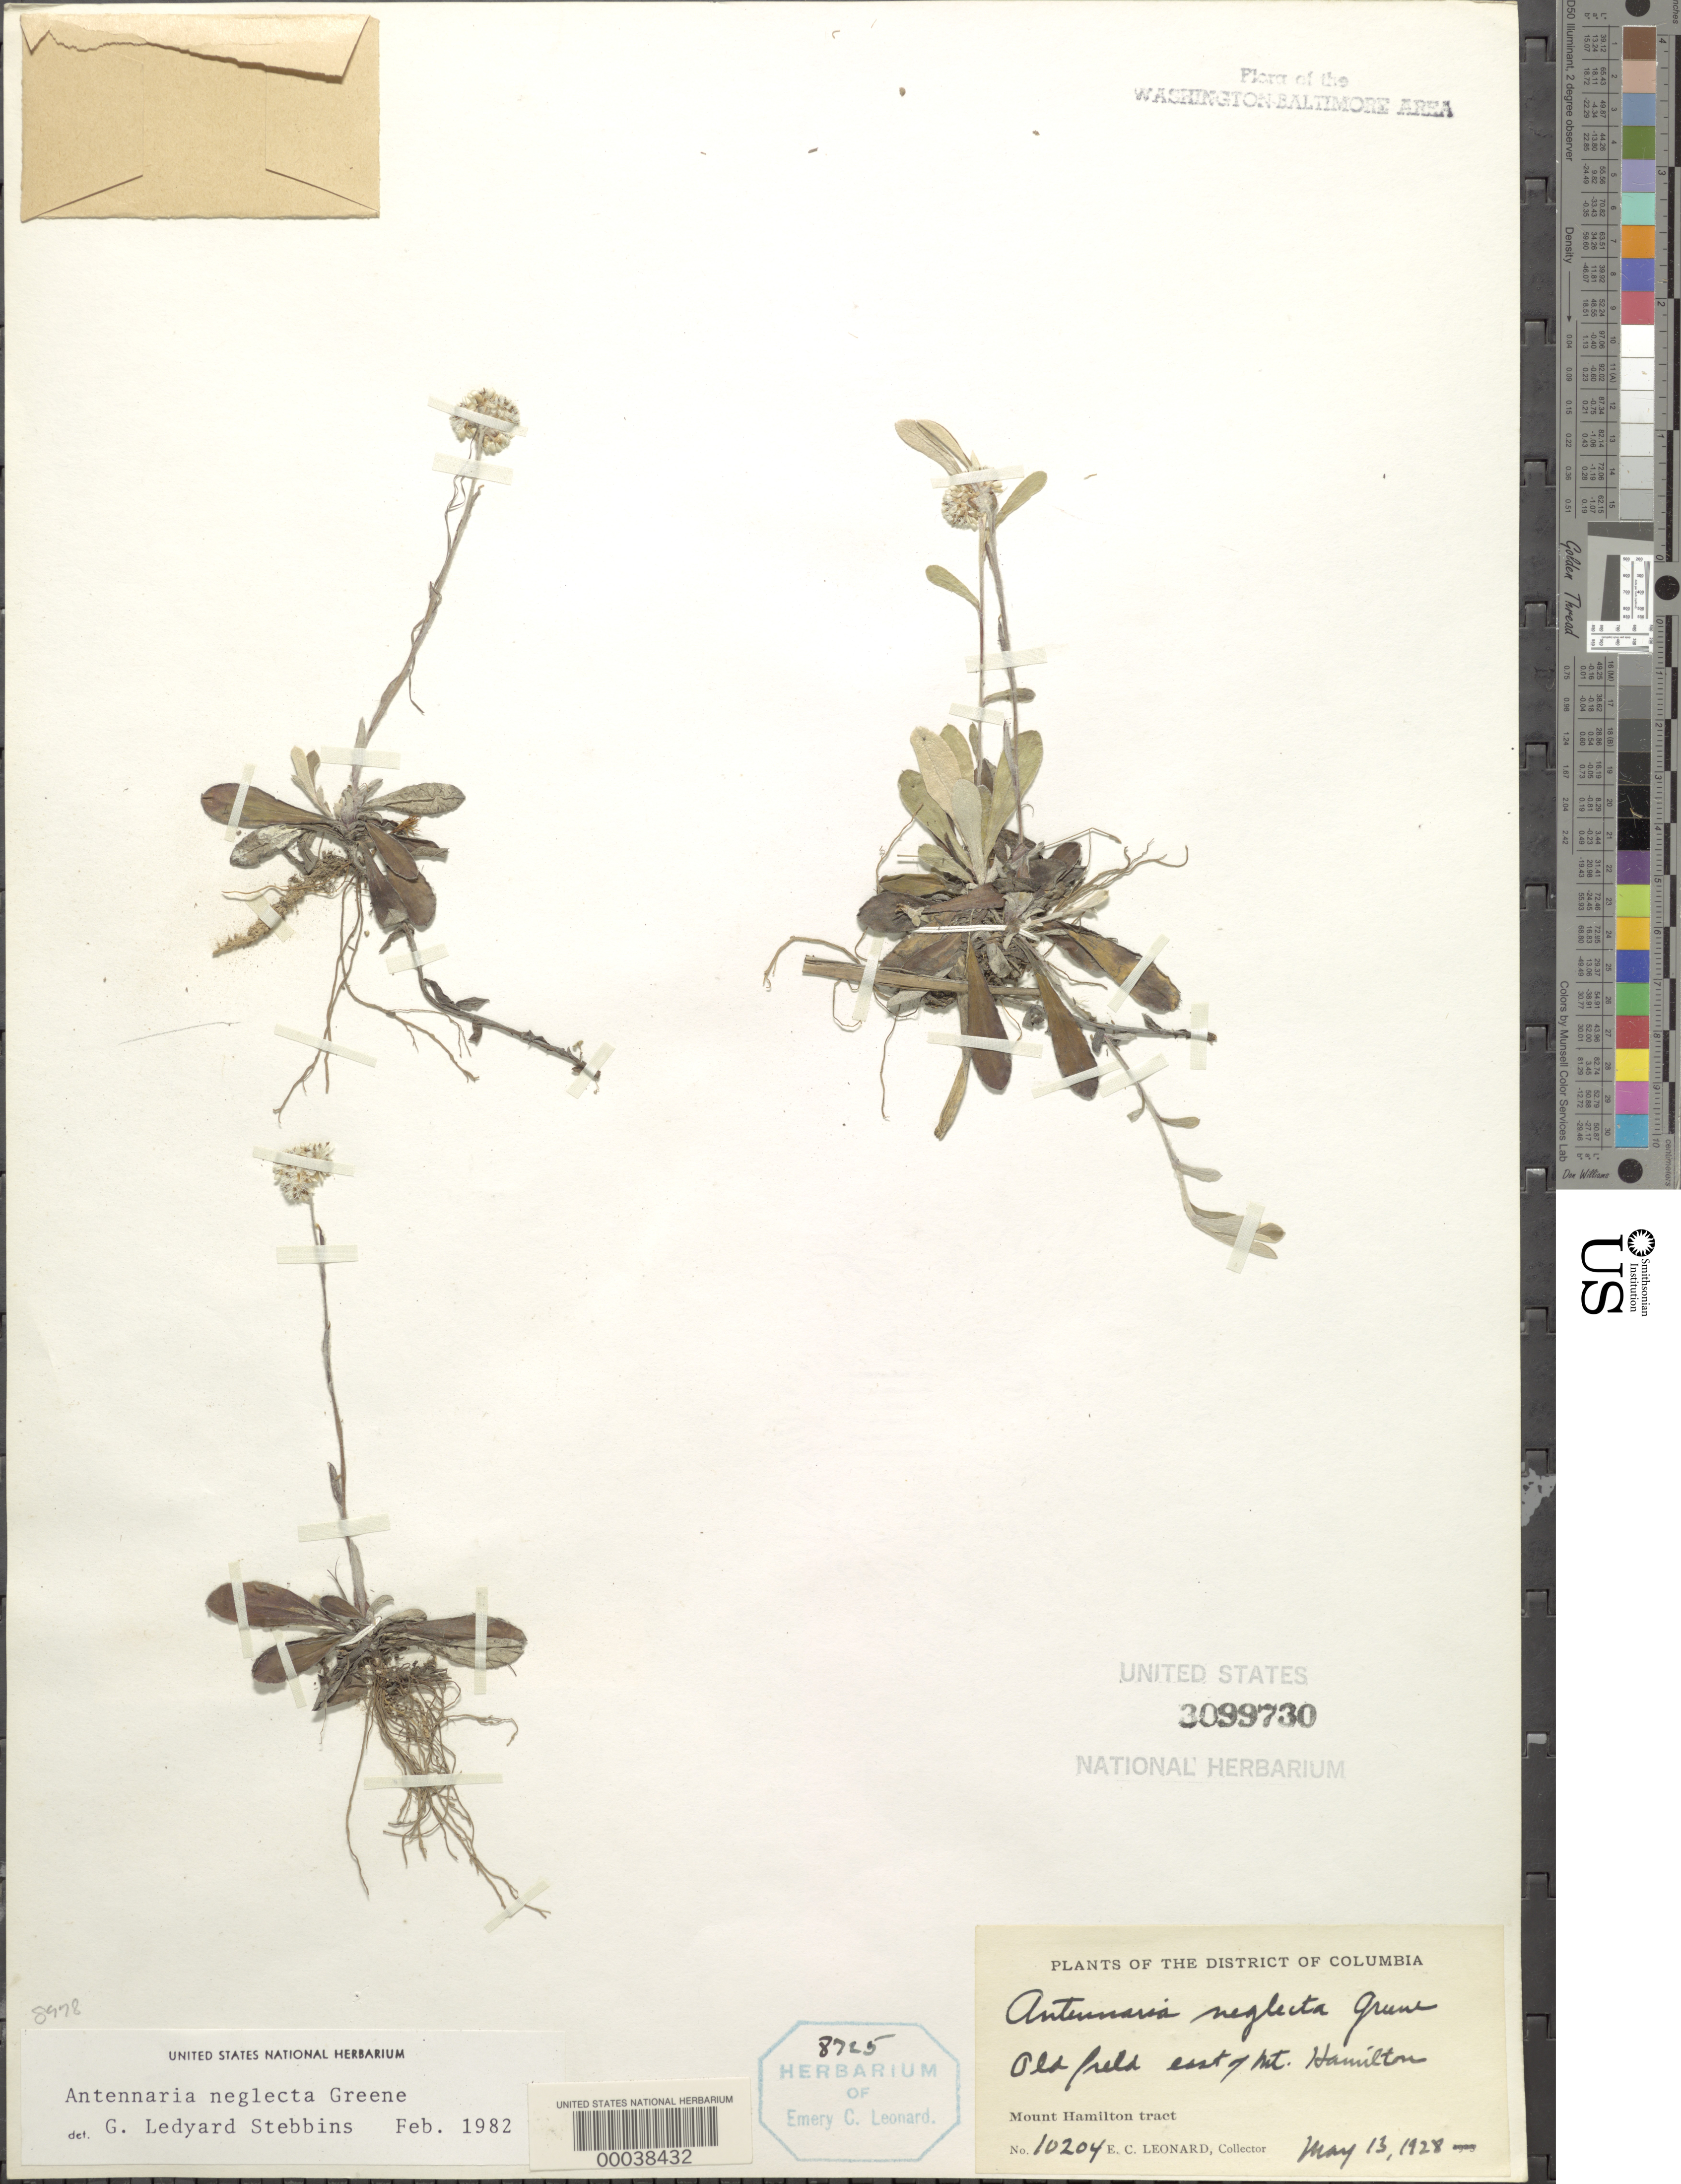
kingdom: Plantae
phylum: Tracheophyta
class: Magnoliopsida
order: Asterales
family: Asteraceae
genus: Antennaria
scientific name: Antennaria neglecta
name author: Greene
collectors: E. C. Leonard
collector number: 10204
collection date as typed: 13 May 1928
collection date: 1928-05-13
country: United States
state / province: District of Columbia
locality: East of Mount Hamilton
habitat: Old field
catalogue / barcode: US 3099730